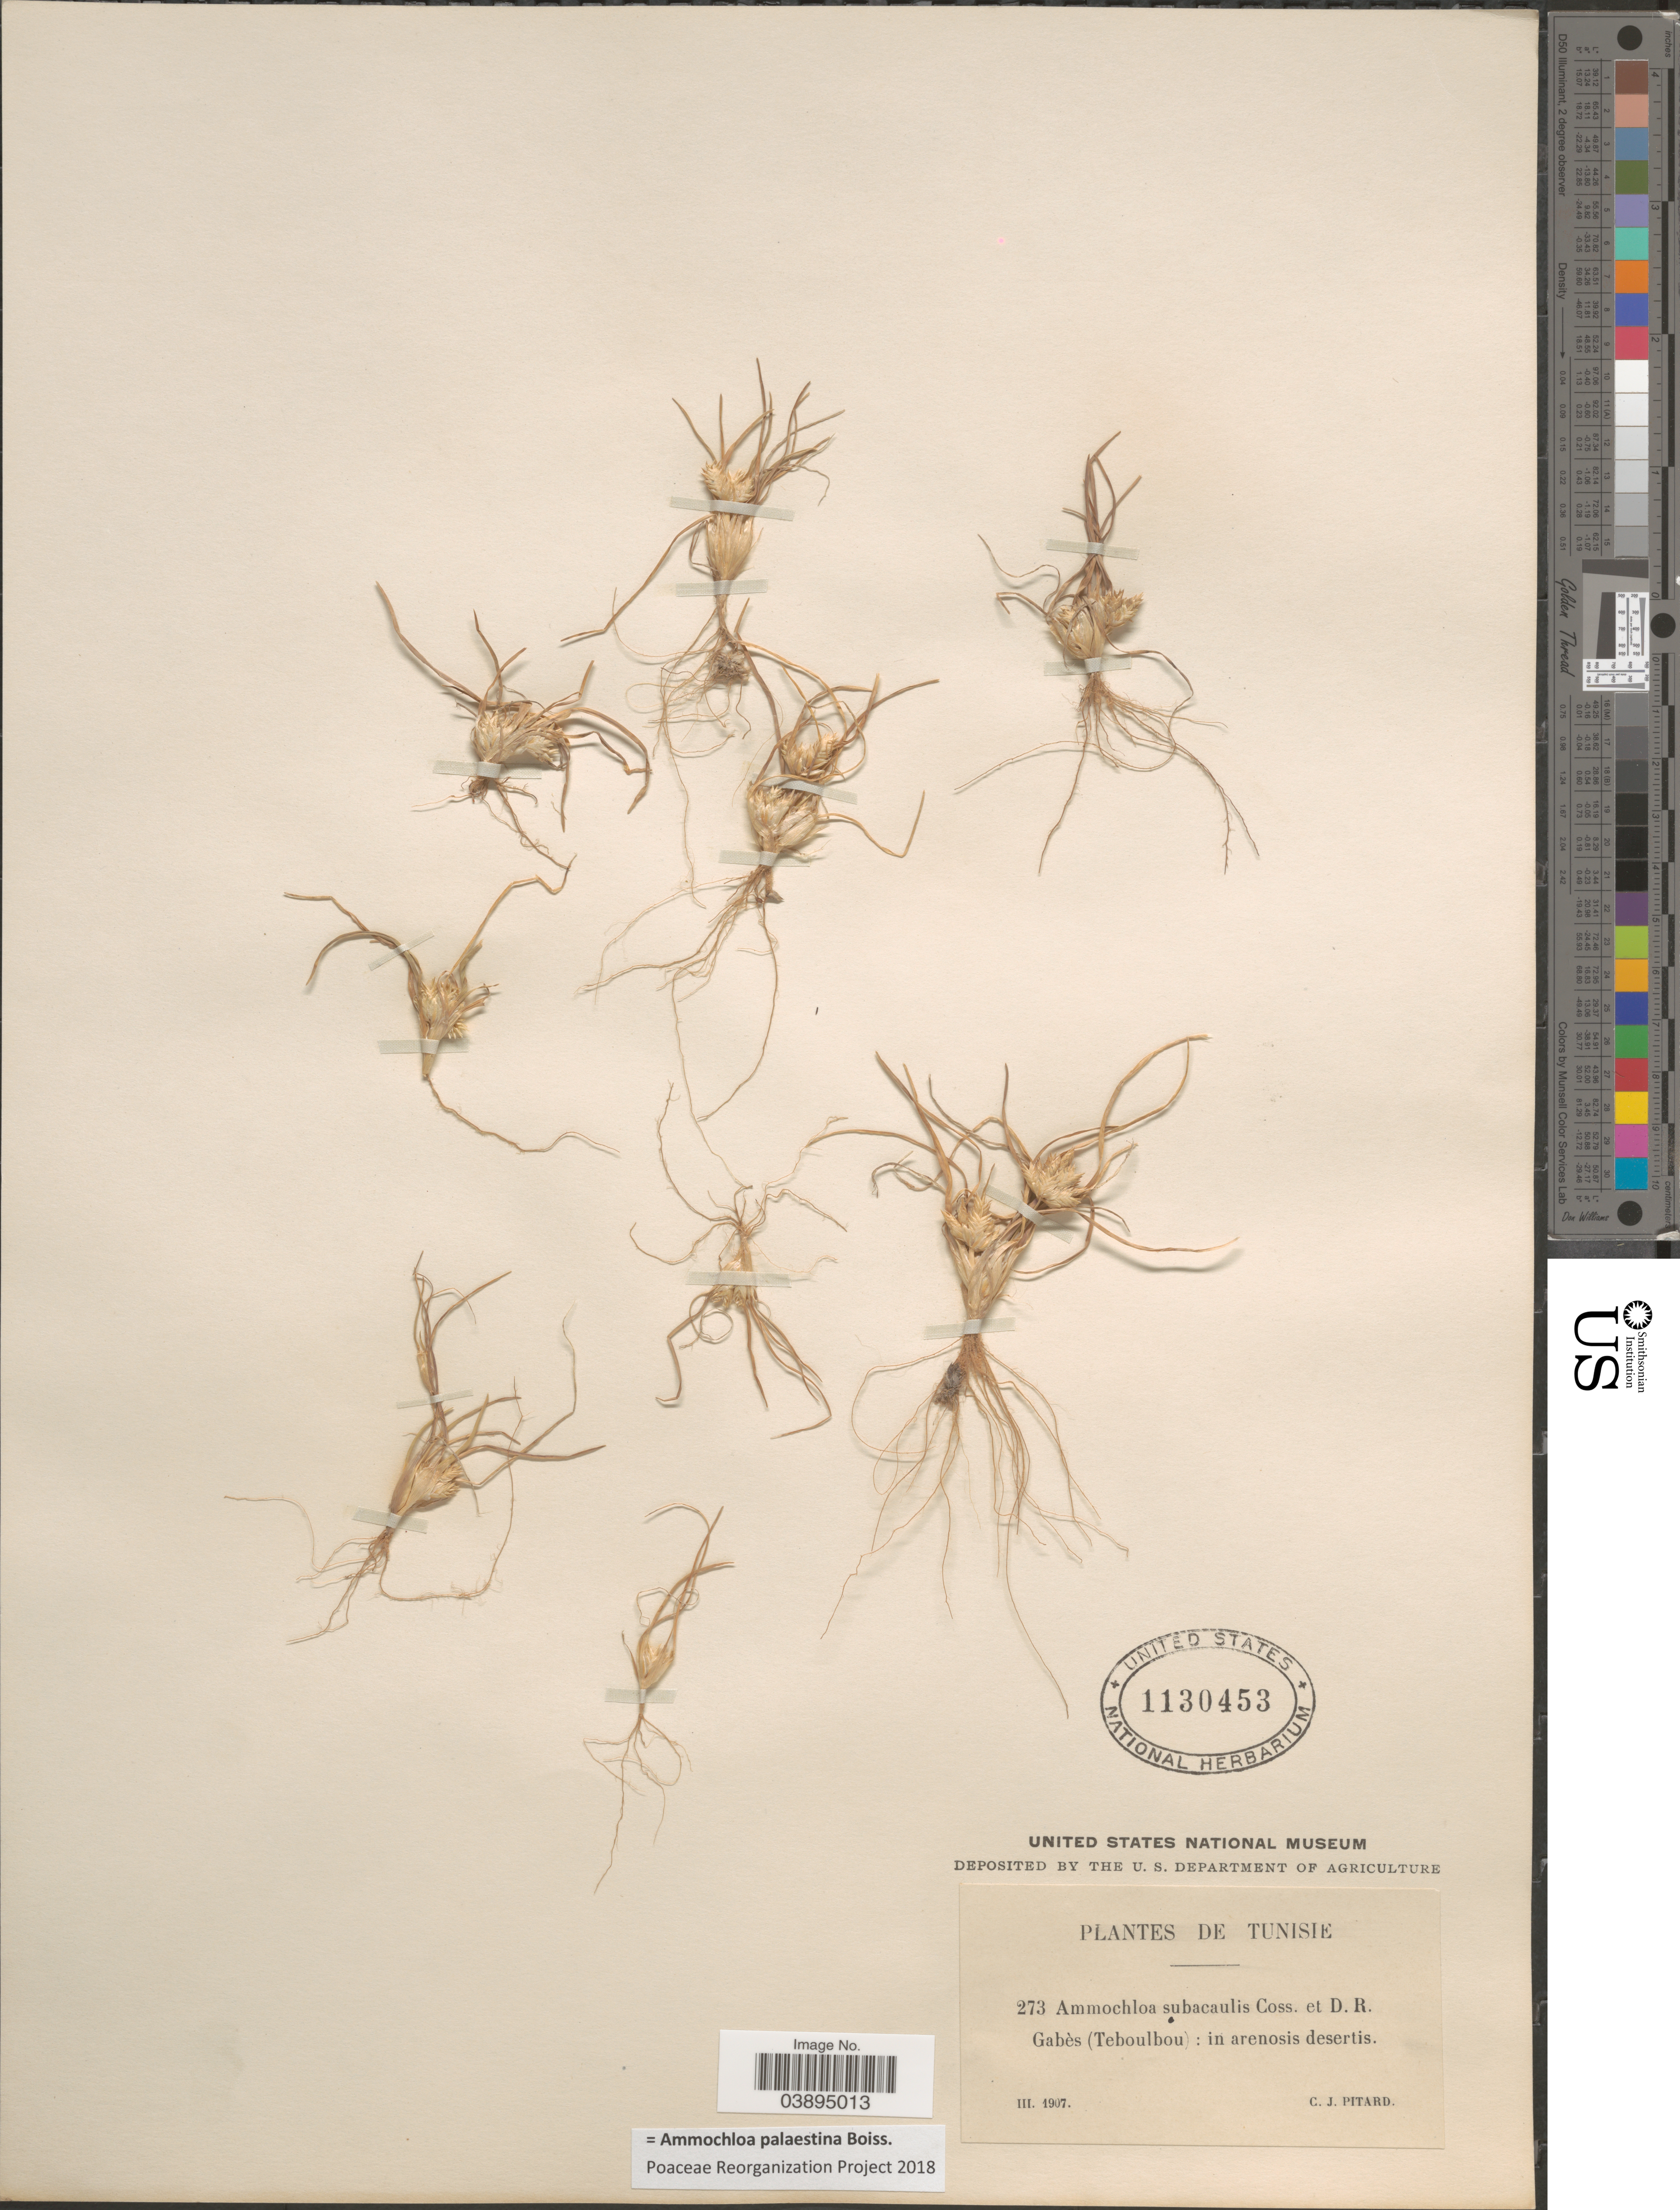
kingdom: Plantae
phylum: Tracheophyta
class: Liliopsida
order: Poales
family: Poaceae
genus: Ammochloa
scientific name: Ammochloa palaestina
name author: Boiss.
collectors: C. Pitard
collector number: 273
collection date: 1907-03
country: Tunisia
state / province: Gabès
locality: Gabès (Teboulbou): in arenosis desertis.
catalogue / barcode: US 1130453